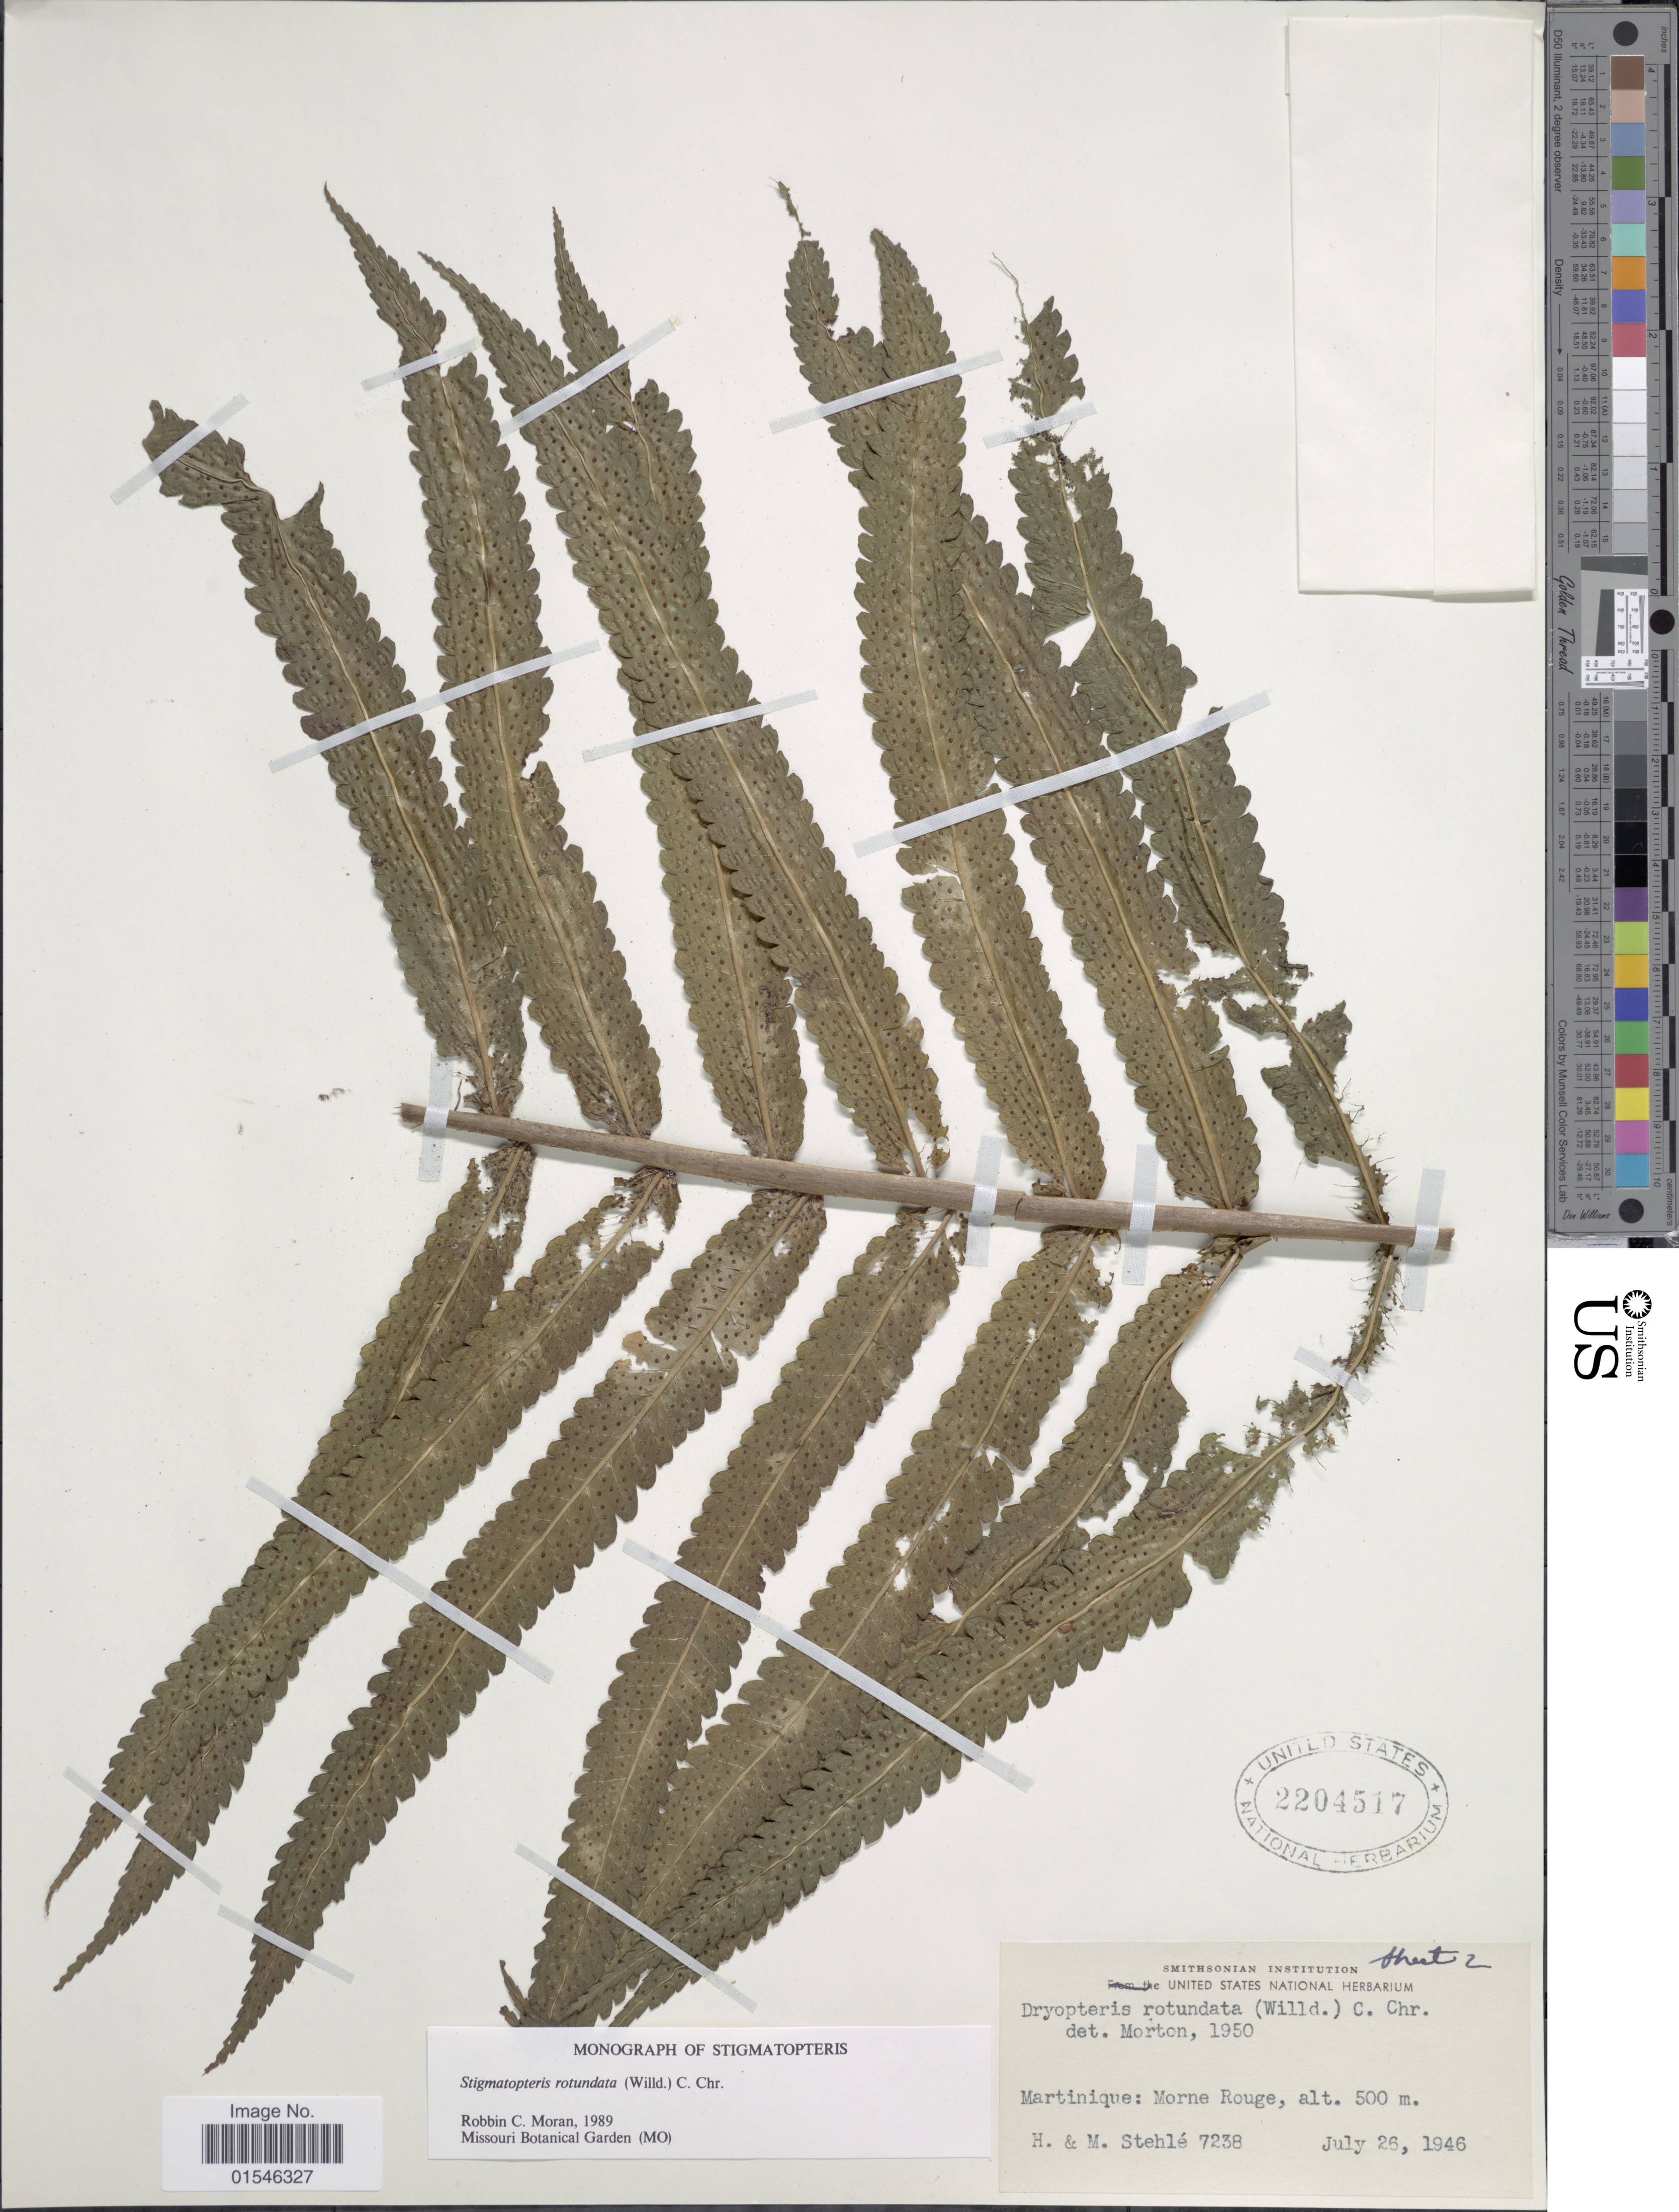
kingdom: Plantae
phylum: Tracheophyta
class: Polypodiopsida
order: Polypodiales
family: Dryopteridaceae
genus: Stigmatopteris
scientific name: Stigmatopteris rotundata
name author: (Willd.) C. Chr.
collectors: H. Stehlé & M. Stehlé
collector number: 7238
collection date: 1946-07-26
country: Martinique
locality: Morne Rougue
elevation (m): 500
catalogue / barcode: US 2204517